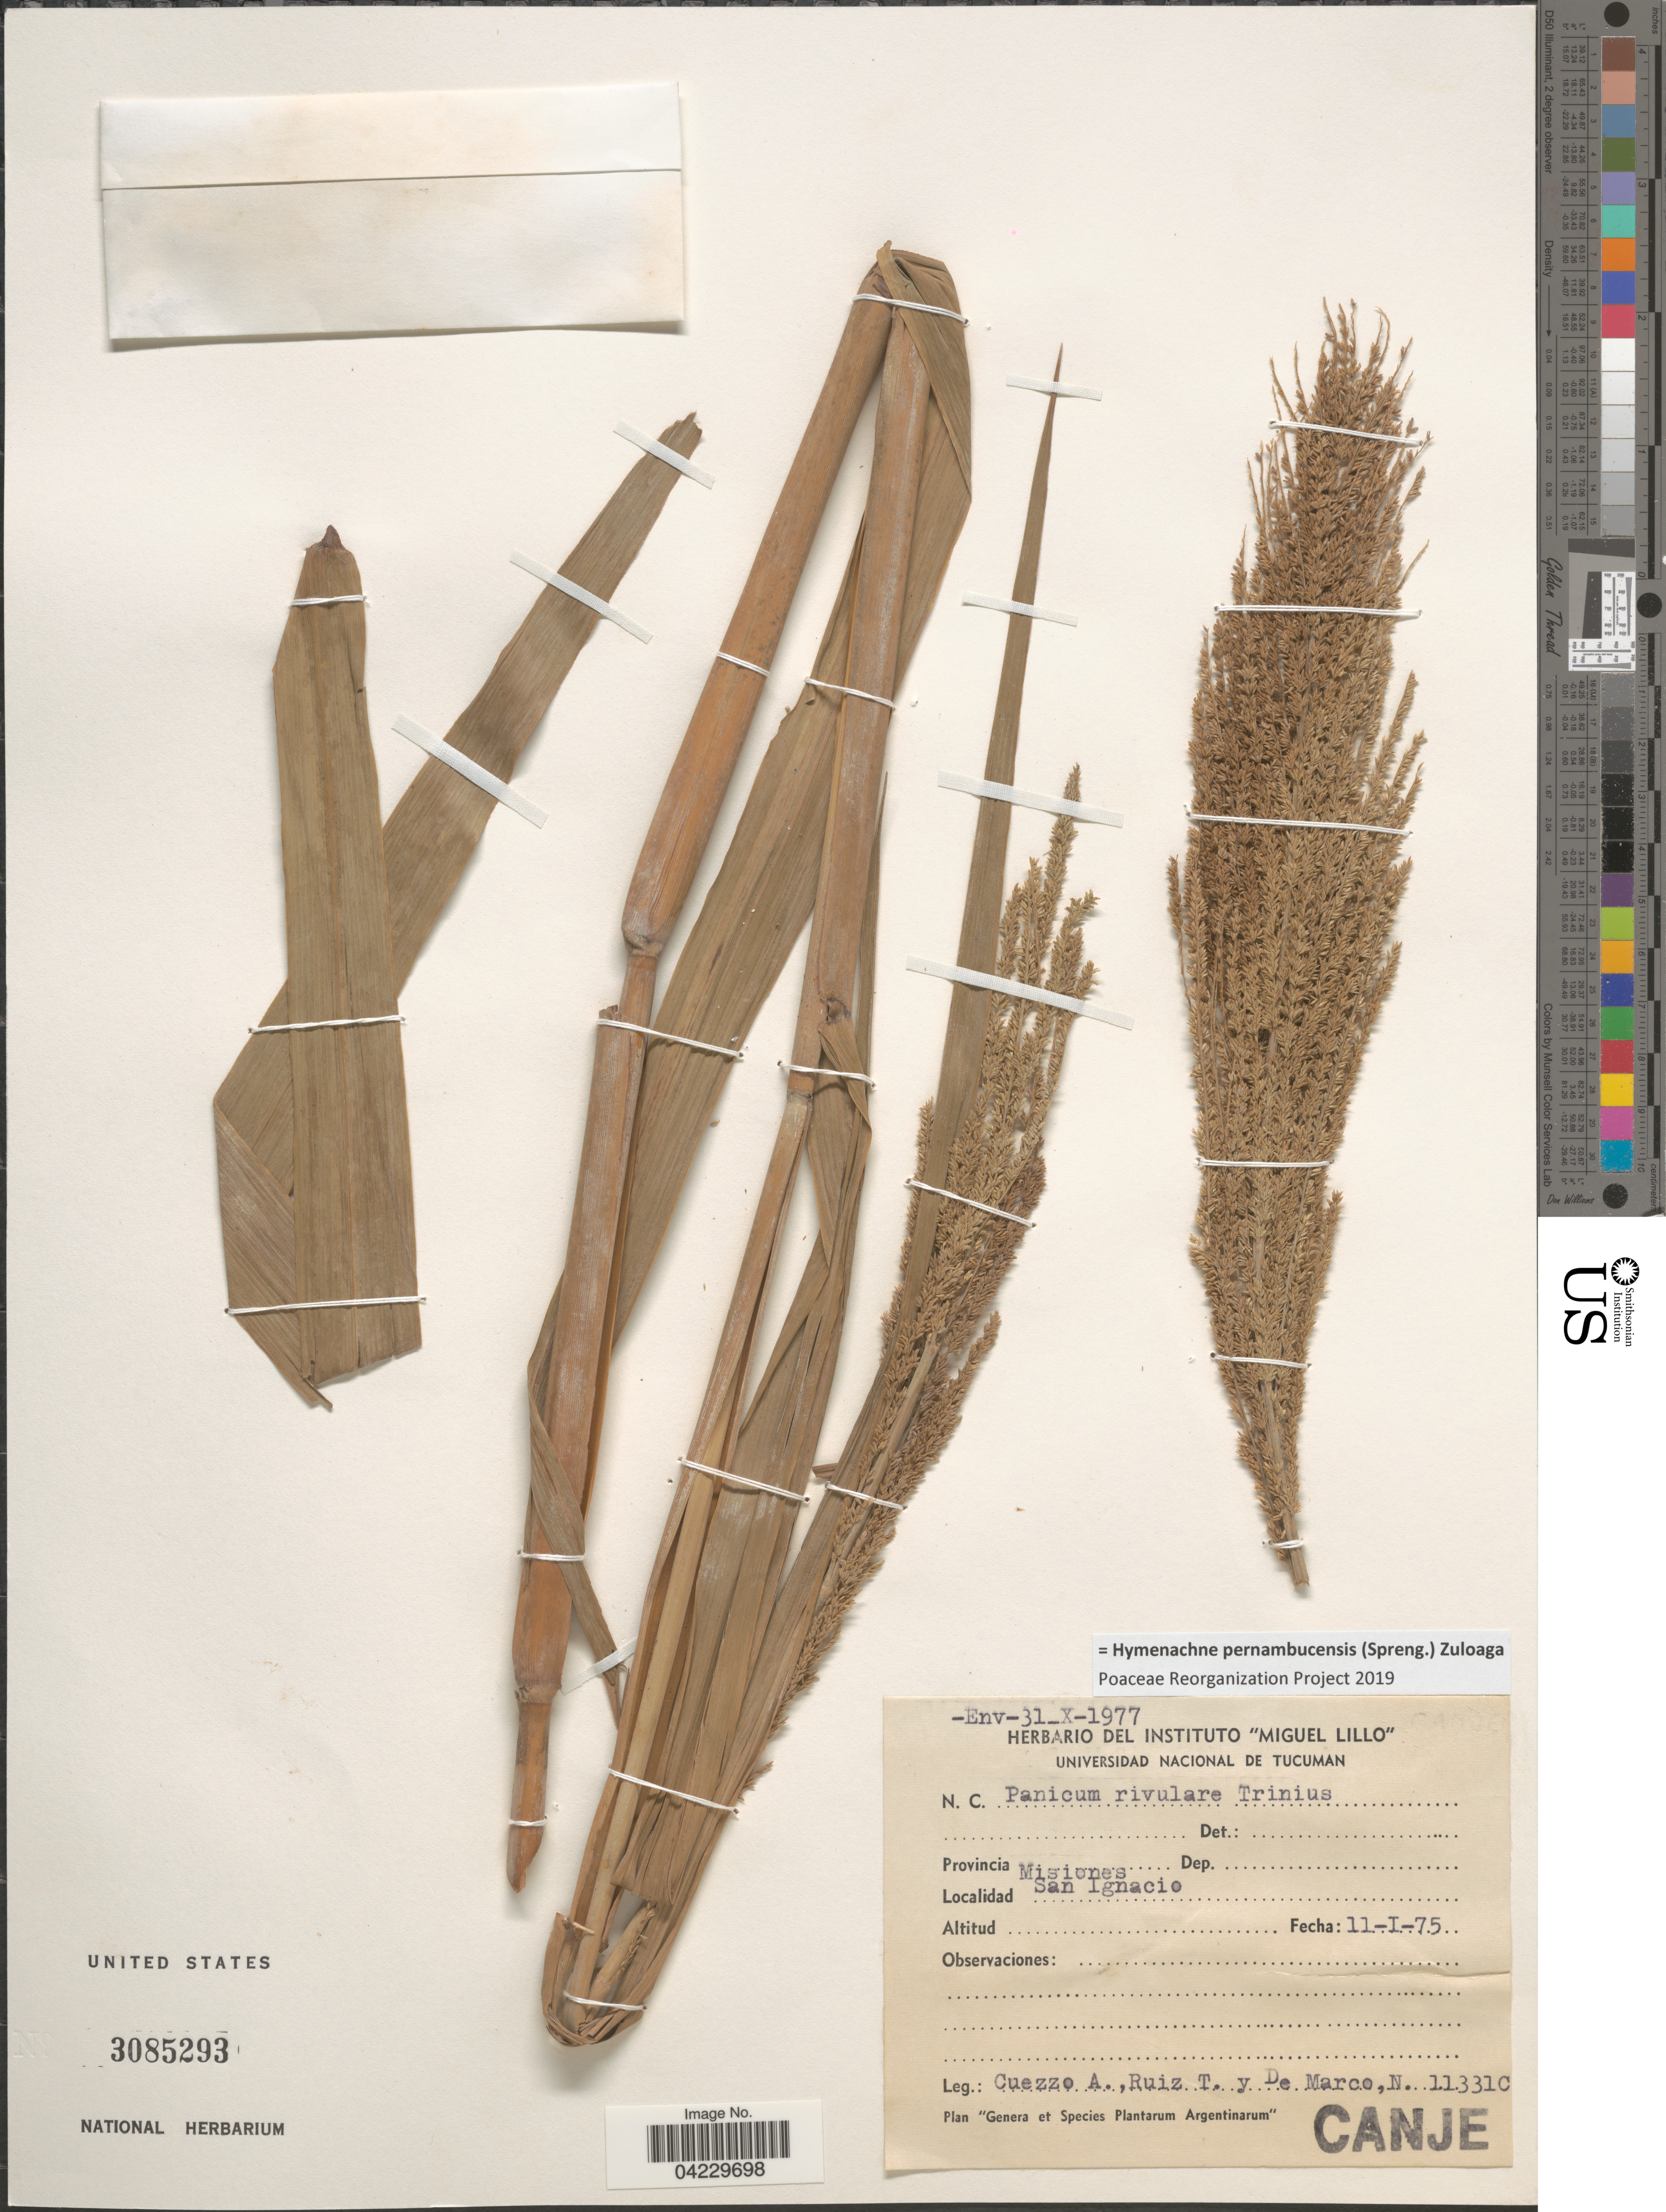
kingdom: Plantae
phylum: Tracheophyta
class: Liliopsida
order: Poales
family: Poaceae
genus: Hymenachne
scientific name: Hymenachne pernambucensis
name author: (Spreng.) Zuloaga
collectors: A. Cuezzo, T. Ruíz & N. De Marco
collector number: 113310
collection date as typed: Transcribed d/m/y: 11/1/75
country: Argentina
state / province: Misiones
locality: San Ignacio.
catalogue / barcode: US 3085293